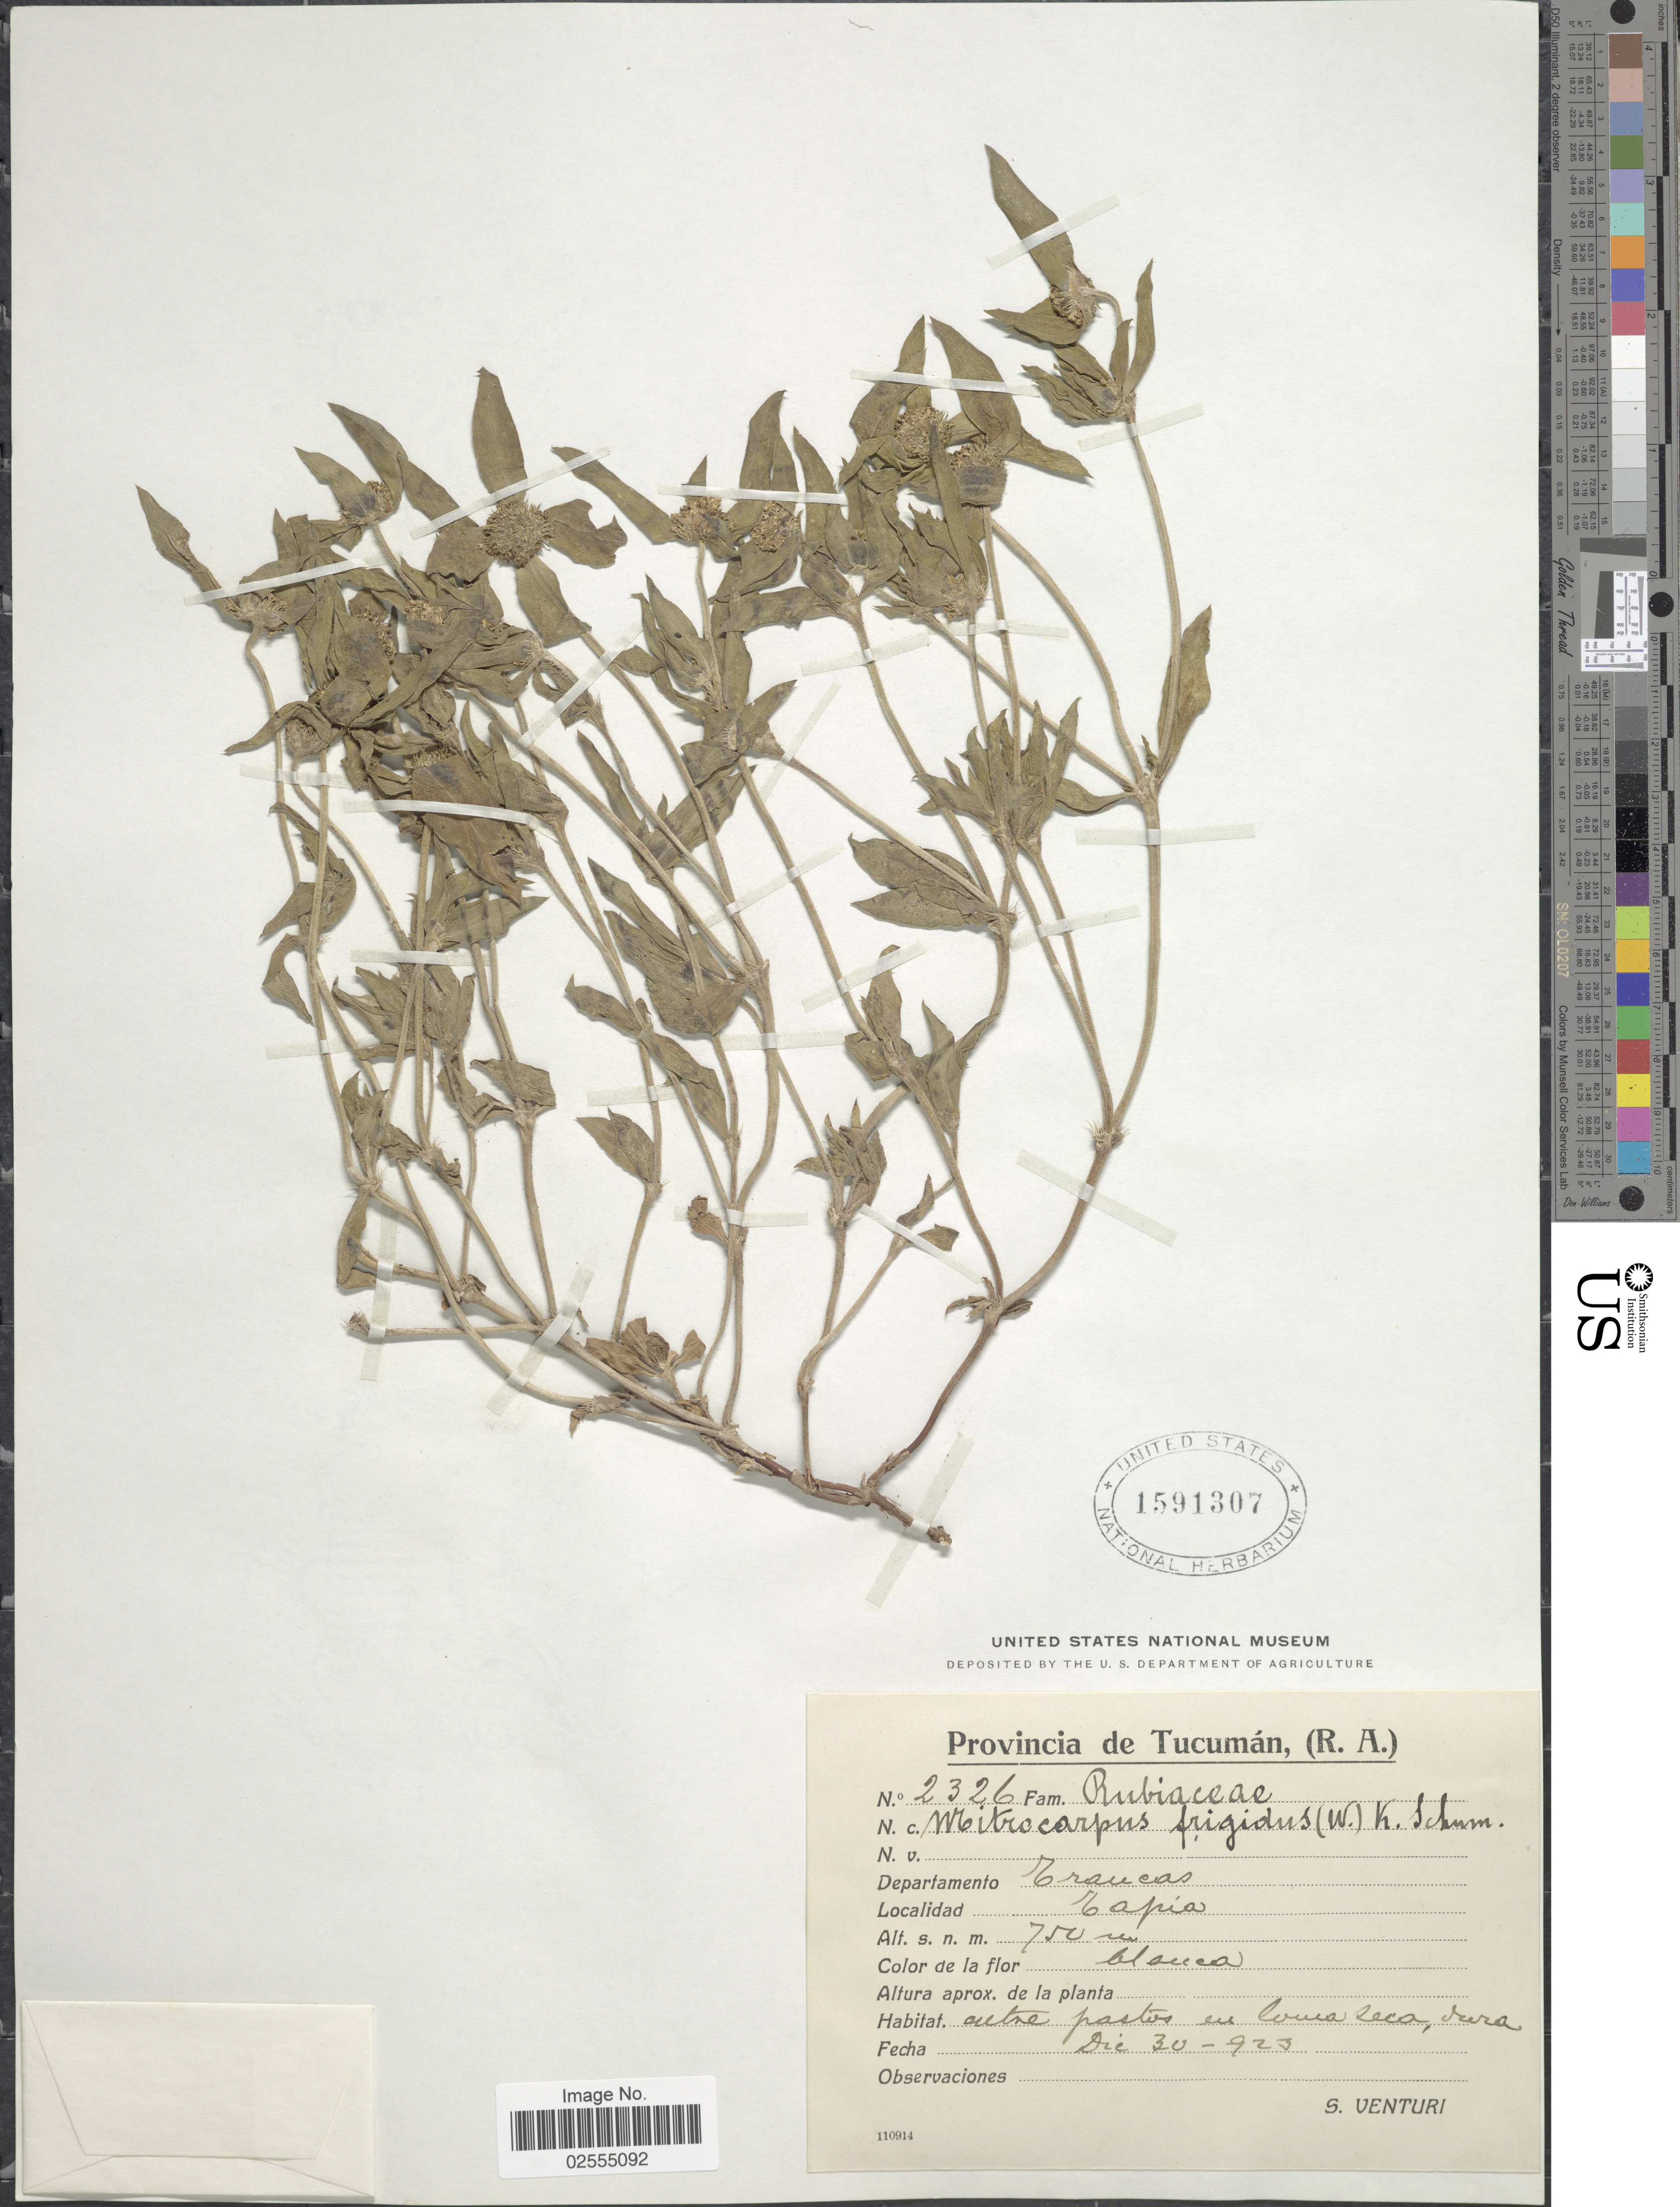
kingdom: Plantae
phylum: Tracheophyta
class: Magnoliopsida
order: Gentianales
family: Rubiaceae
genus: Mitracarpus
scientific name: Mitracarpus hirtus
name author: (L.) DC.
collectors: S. Venturi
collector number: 2326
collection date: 1923-12-30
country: Argentina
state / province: Tucuman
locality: Provincia de Tucuman, (R.A.) Departamento Trancas, Tapia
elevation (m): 750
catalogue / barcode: US 1591307